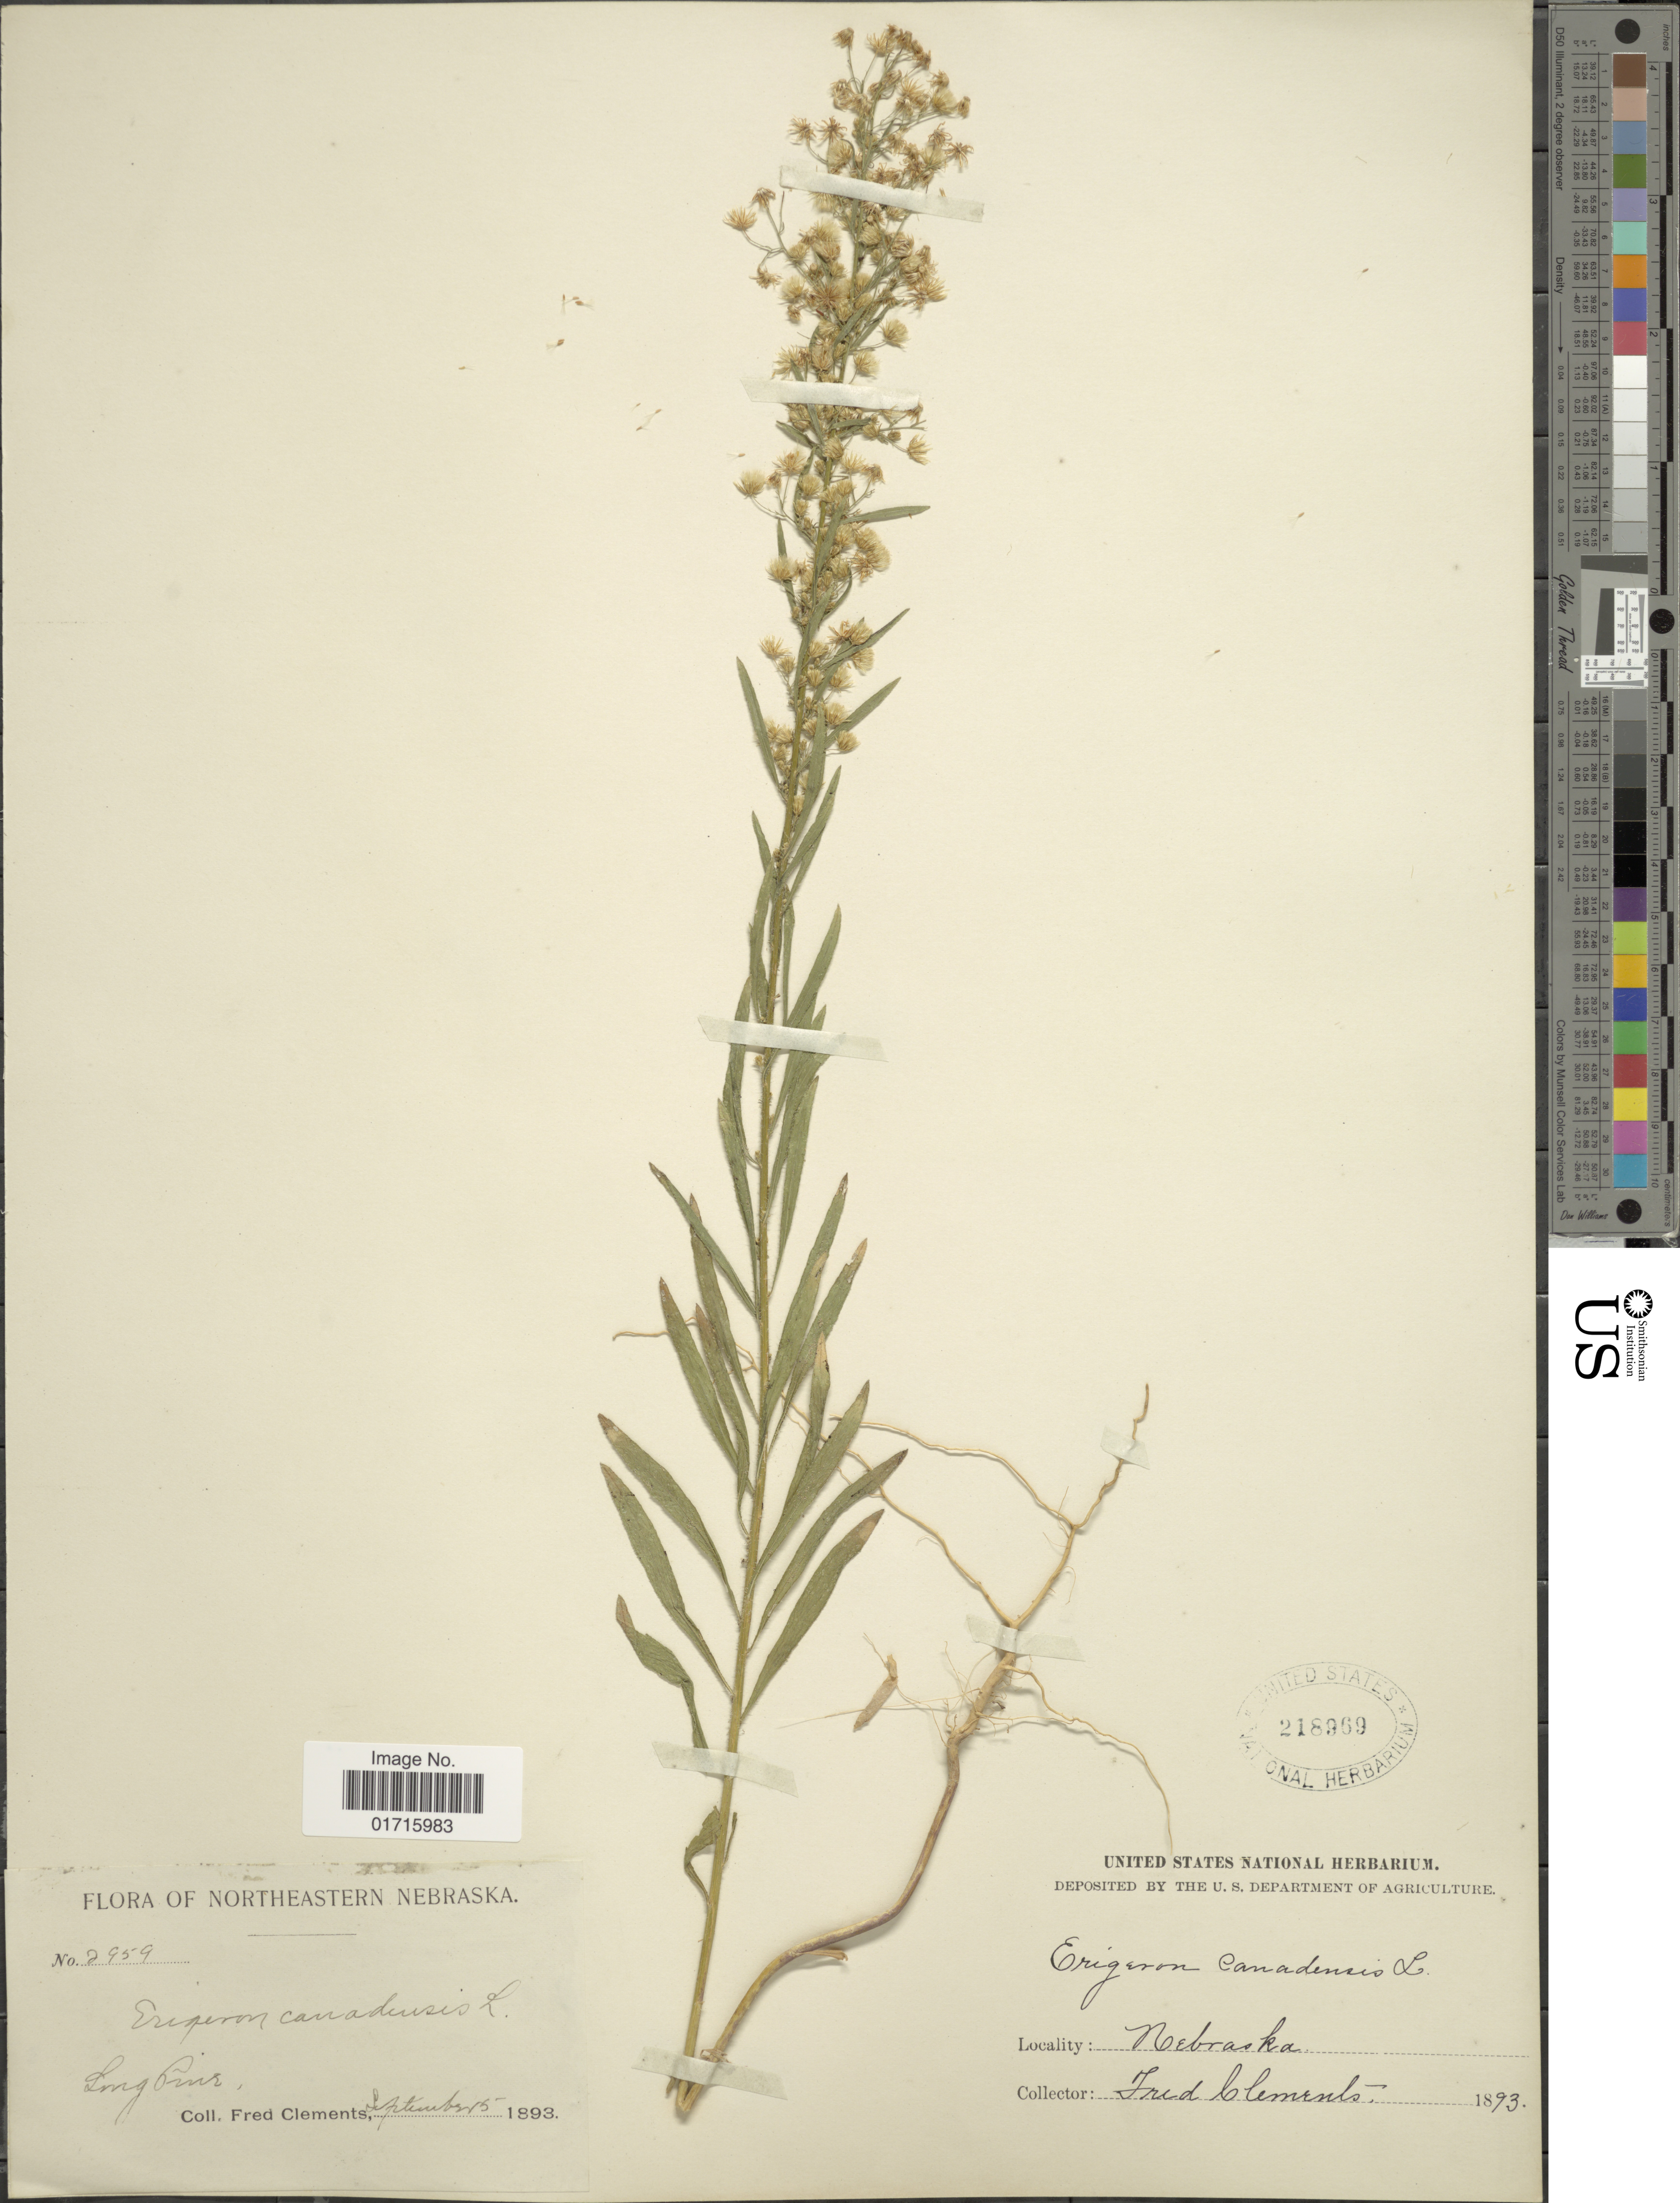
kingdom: Plantae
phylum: Tracheophyta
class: Magnoliopsida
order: Asterales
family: Asteraceae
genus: Conyza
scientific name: Conyza canadensis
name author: (L.) Cronq.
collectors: F. E. Clements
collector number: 2959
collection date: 1893-09-05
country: United States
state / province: Nebraska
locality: Northeastern Nebraska. Long Pine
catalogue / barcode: US 218969